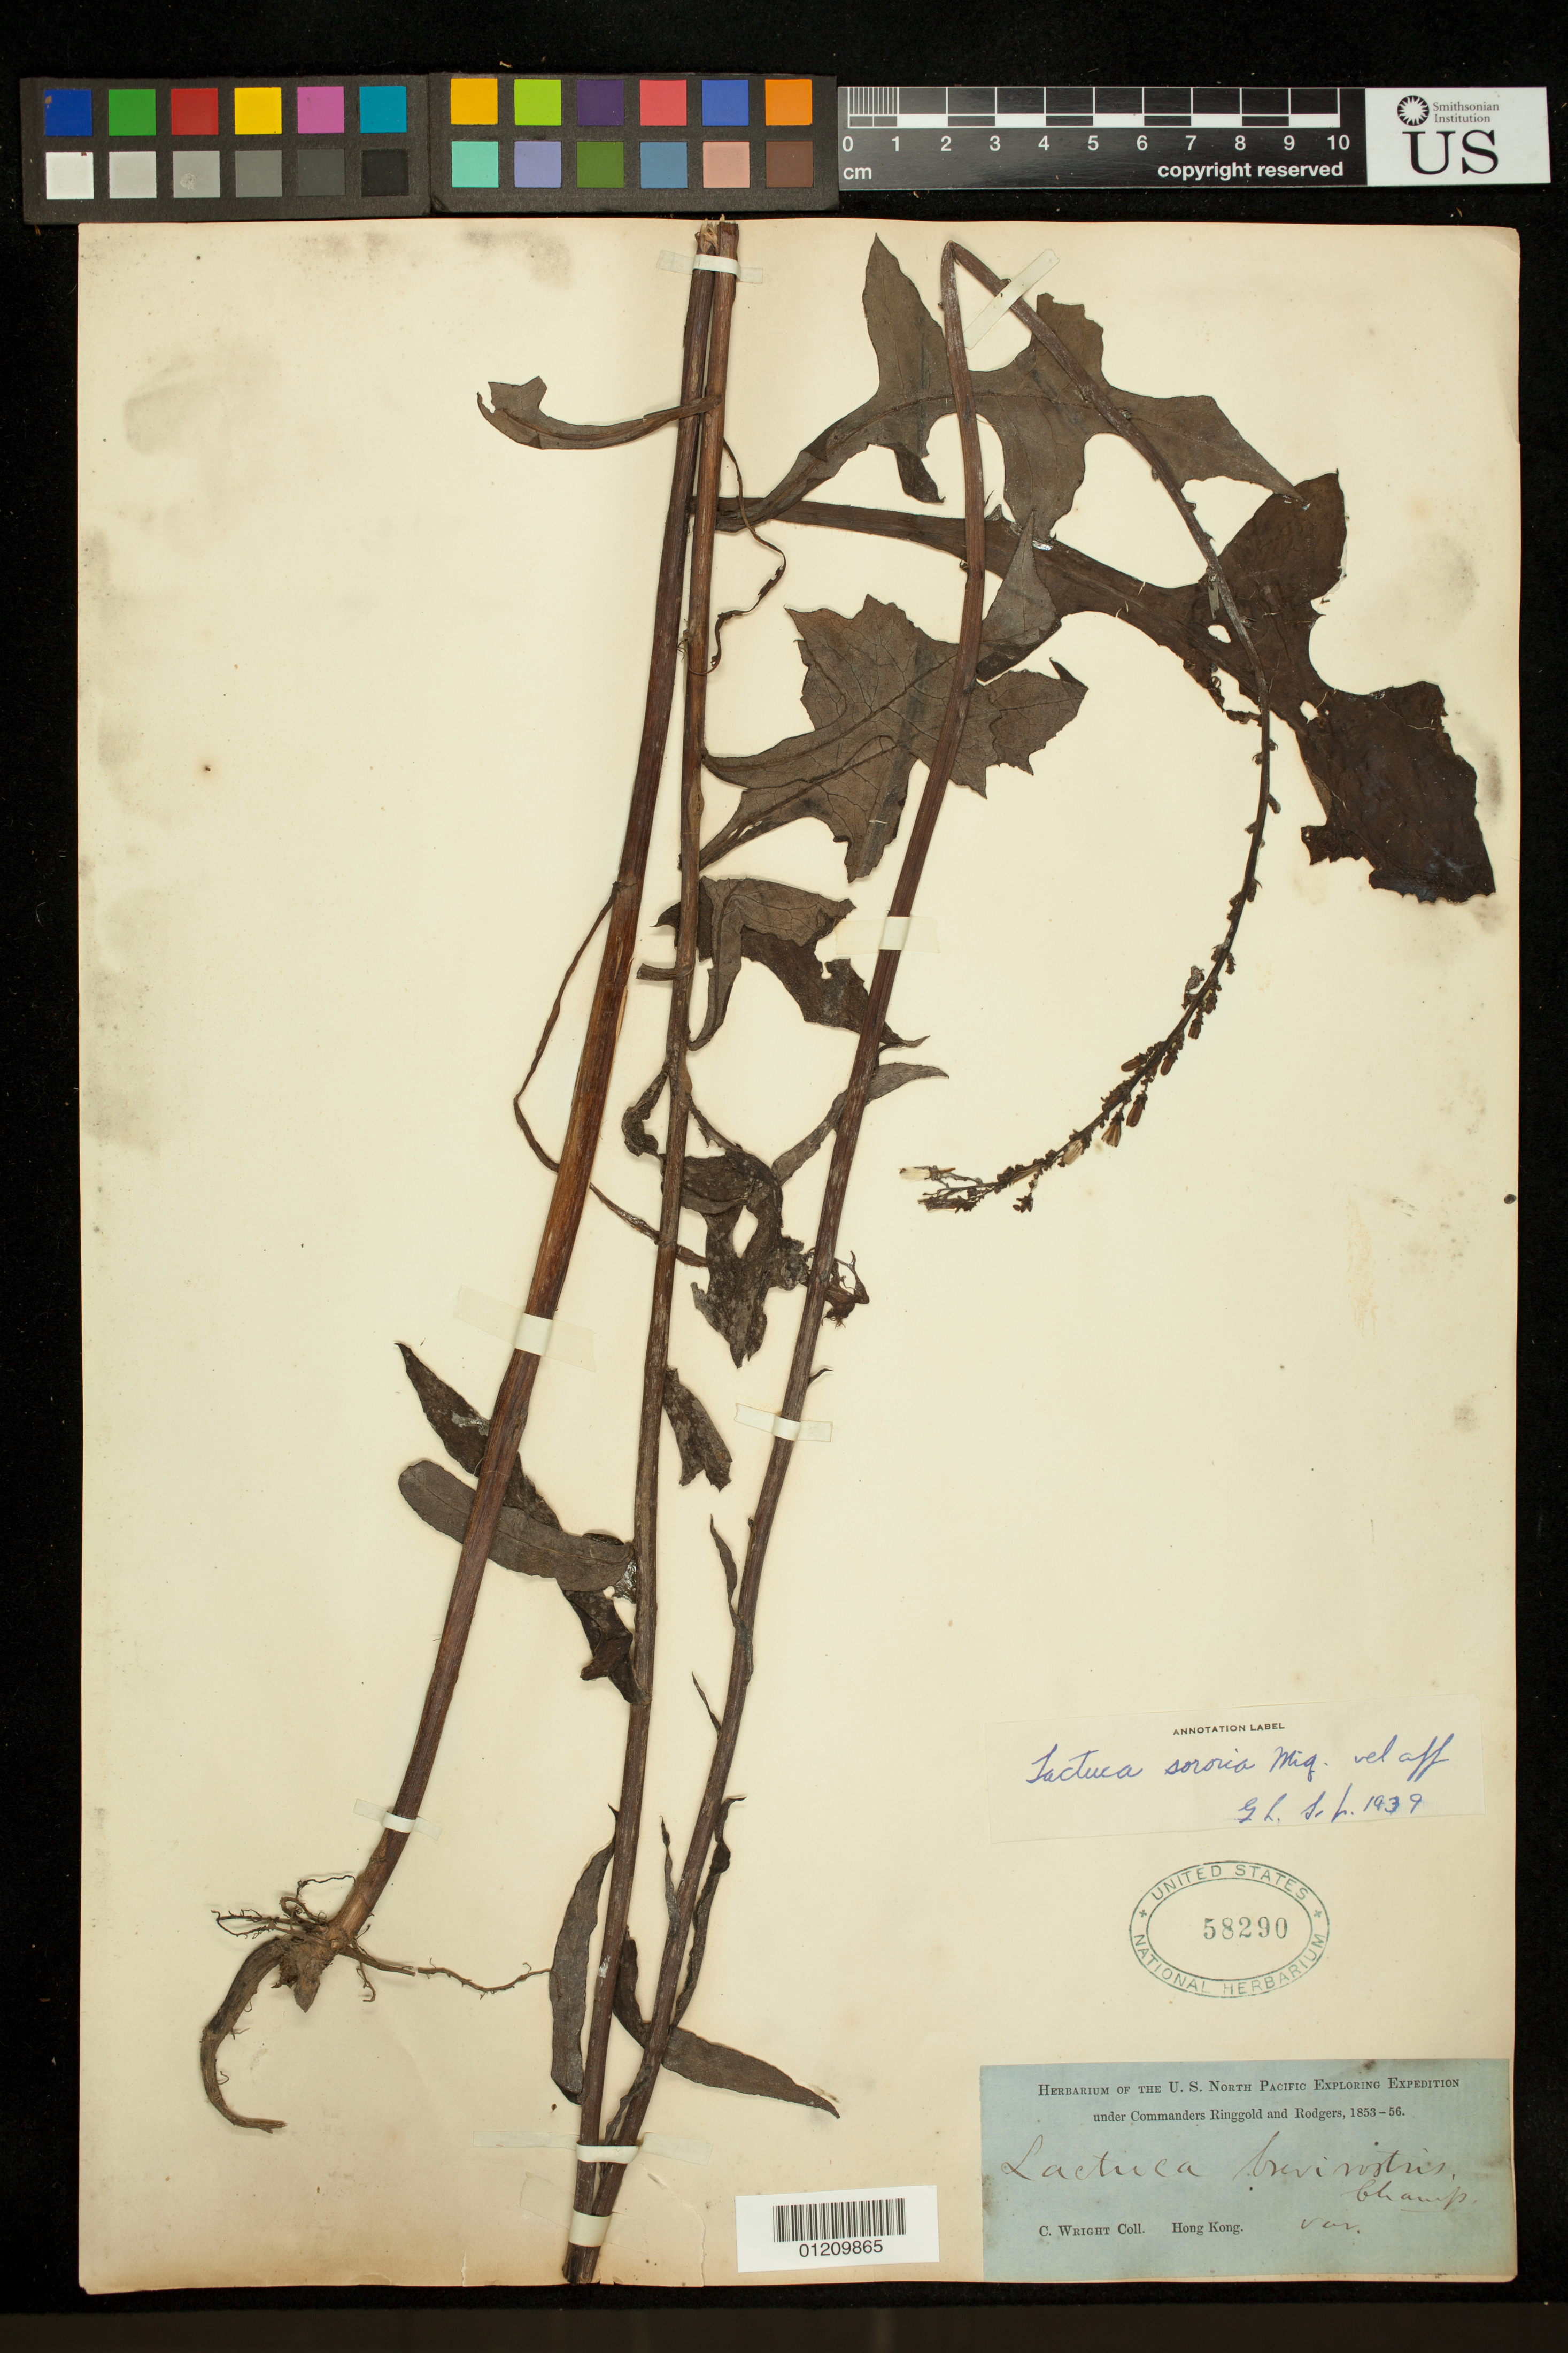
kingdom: Plantae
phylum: Tracheophyta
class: Magnoliopsida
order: Asterales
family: Asteraceae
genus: Paraprenanthes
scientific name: Paraprenanthes sororia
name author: (Miq.) C. Shih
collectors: C. Wright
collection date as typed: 1853 to -- -- 1856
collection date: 1853/1856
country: China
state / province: Hong Kong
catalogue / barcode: US 58290